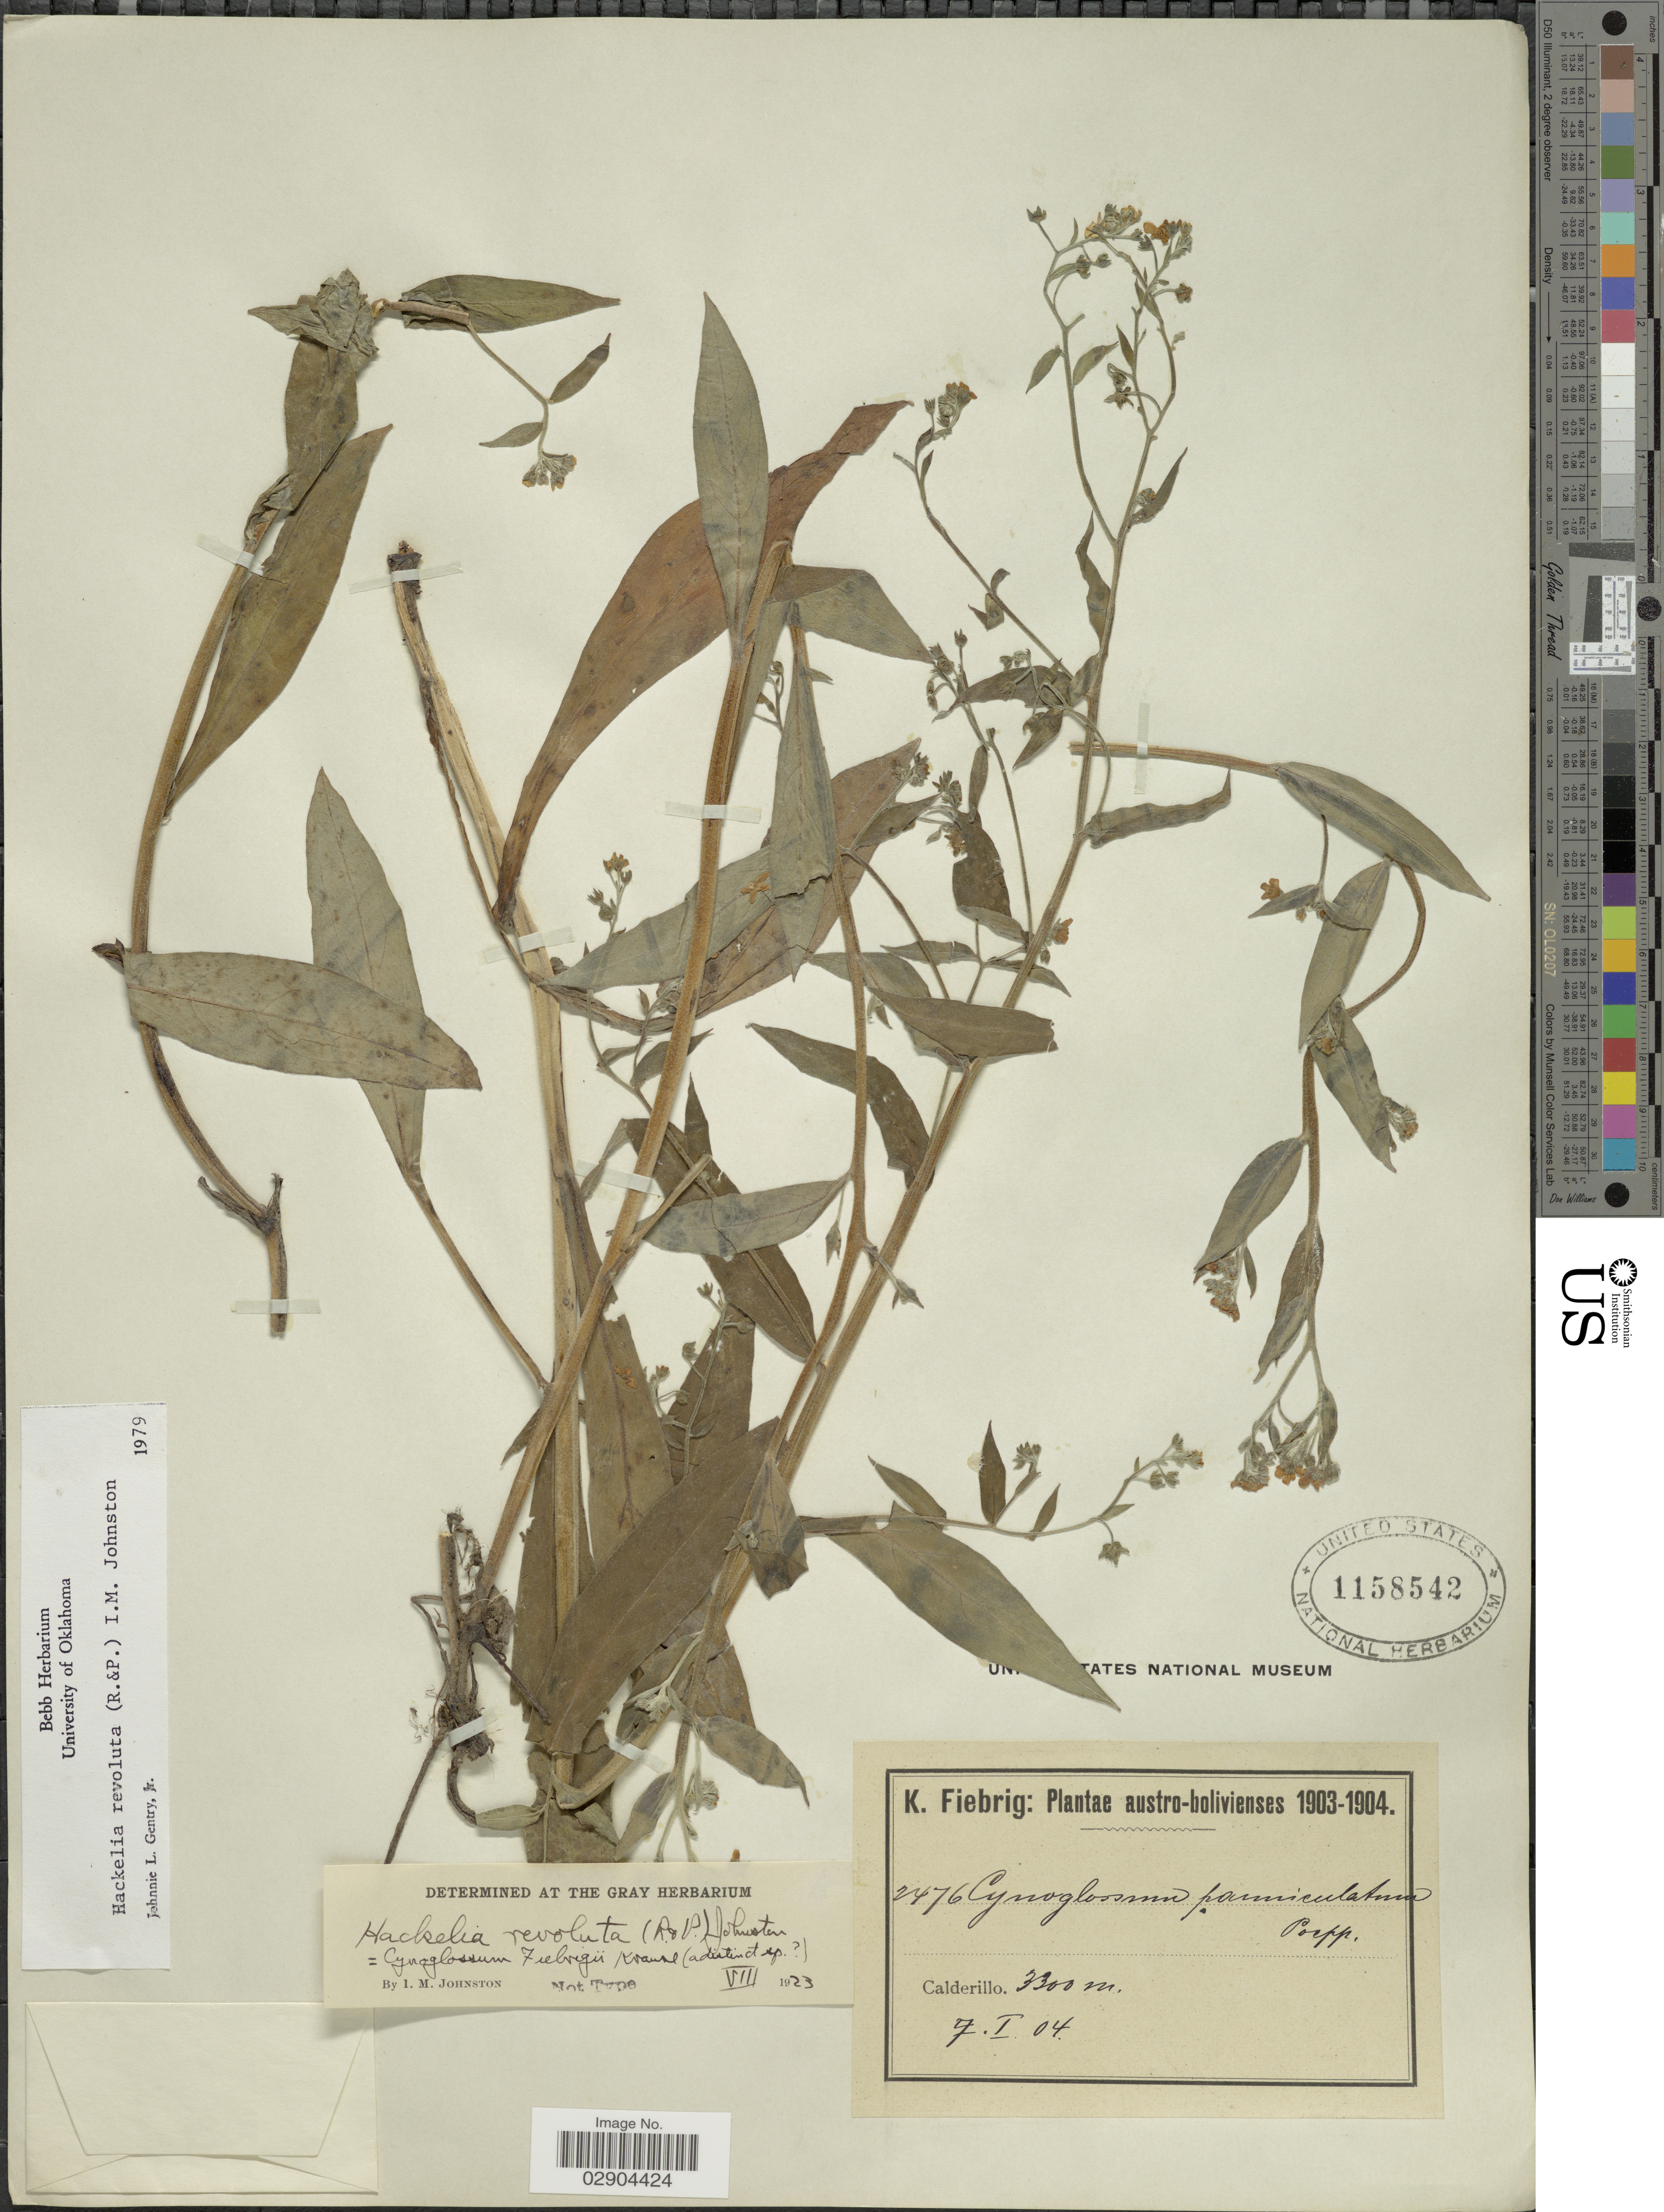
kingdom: Plantae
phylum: Tracheophyta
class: Magnoliopsida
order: Boraginales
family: Boraginaceae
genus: Hackelia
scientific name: Hackelia revoluta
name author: (Ruiz & Pav.) I.M. Johnst.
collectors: K. Fiebrig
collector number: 2476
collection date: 1904-01-07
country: Bolivia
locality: Austro-bolivienses. Calderillo.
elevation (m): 3300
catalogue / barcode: US 1158542